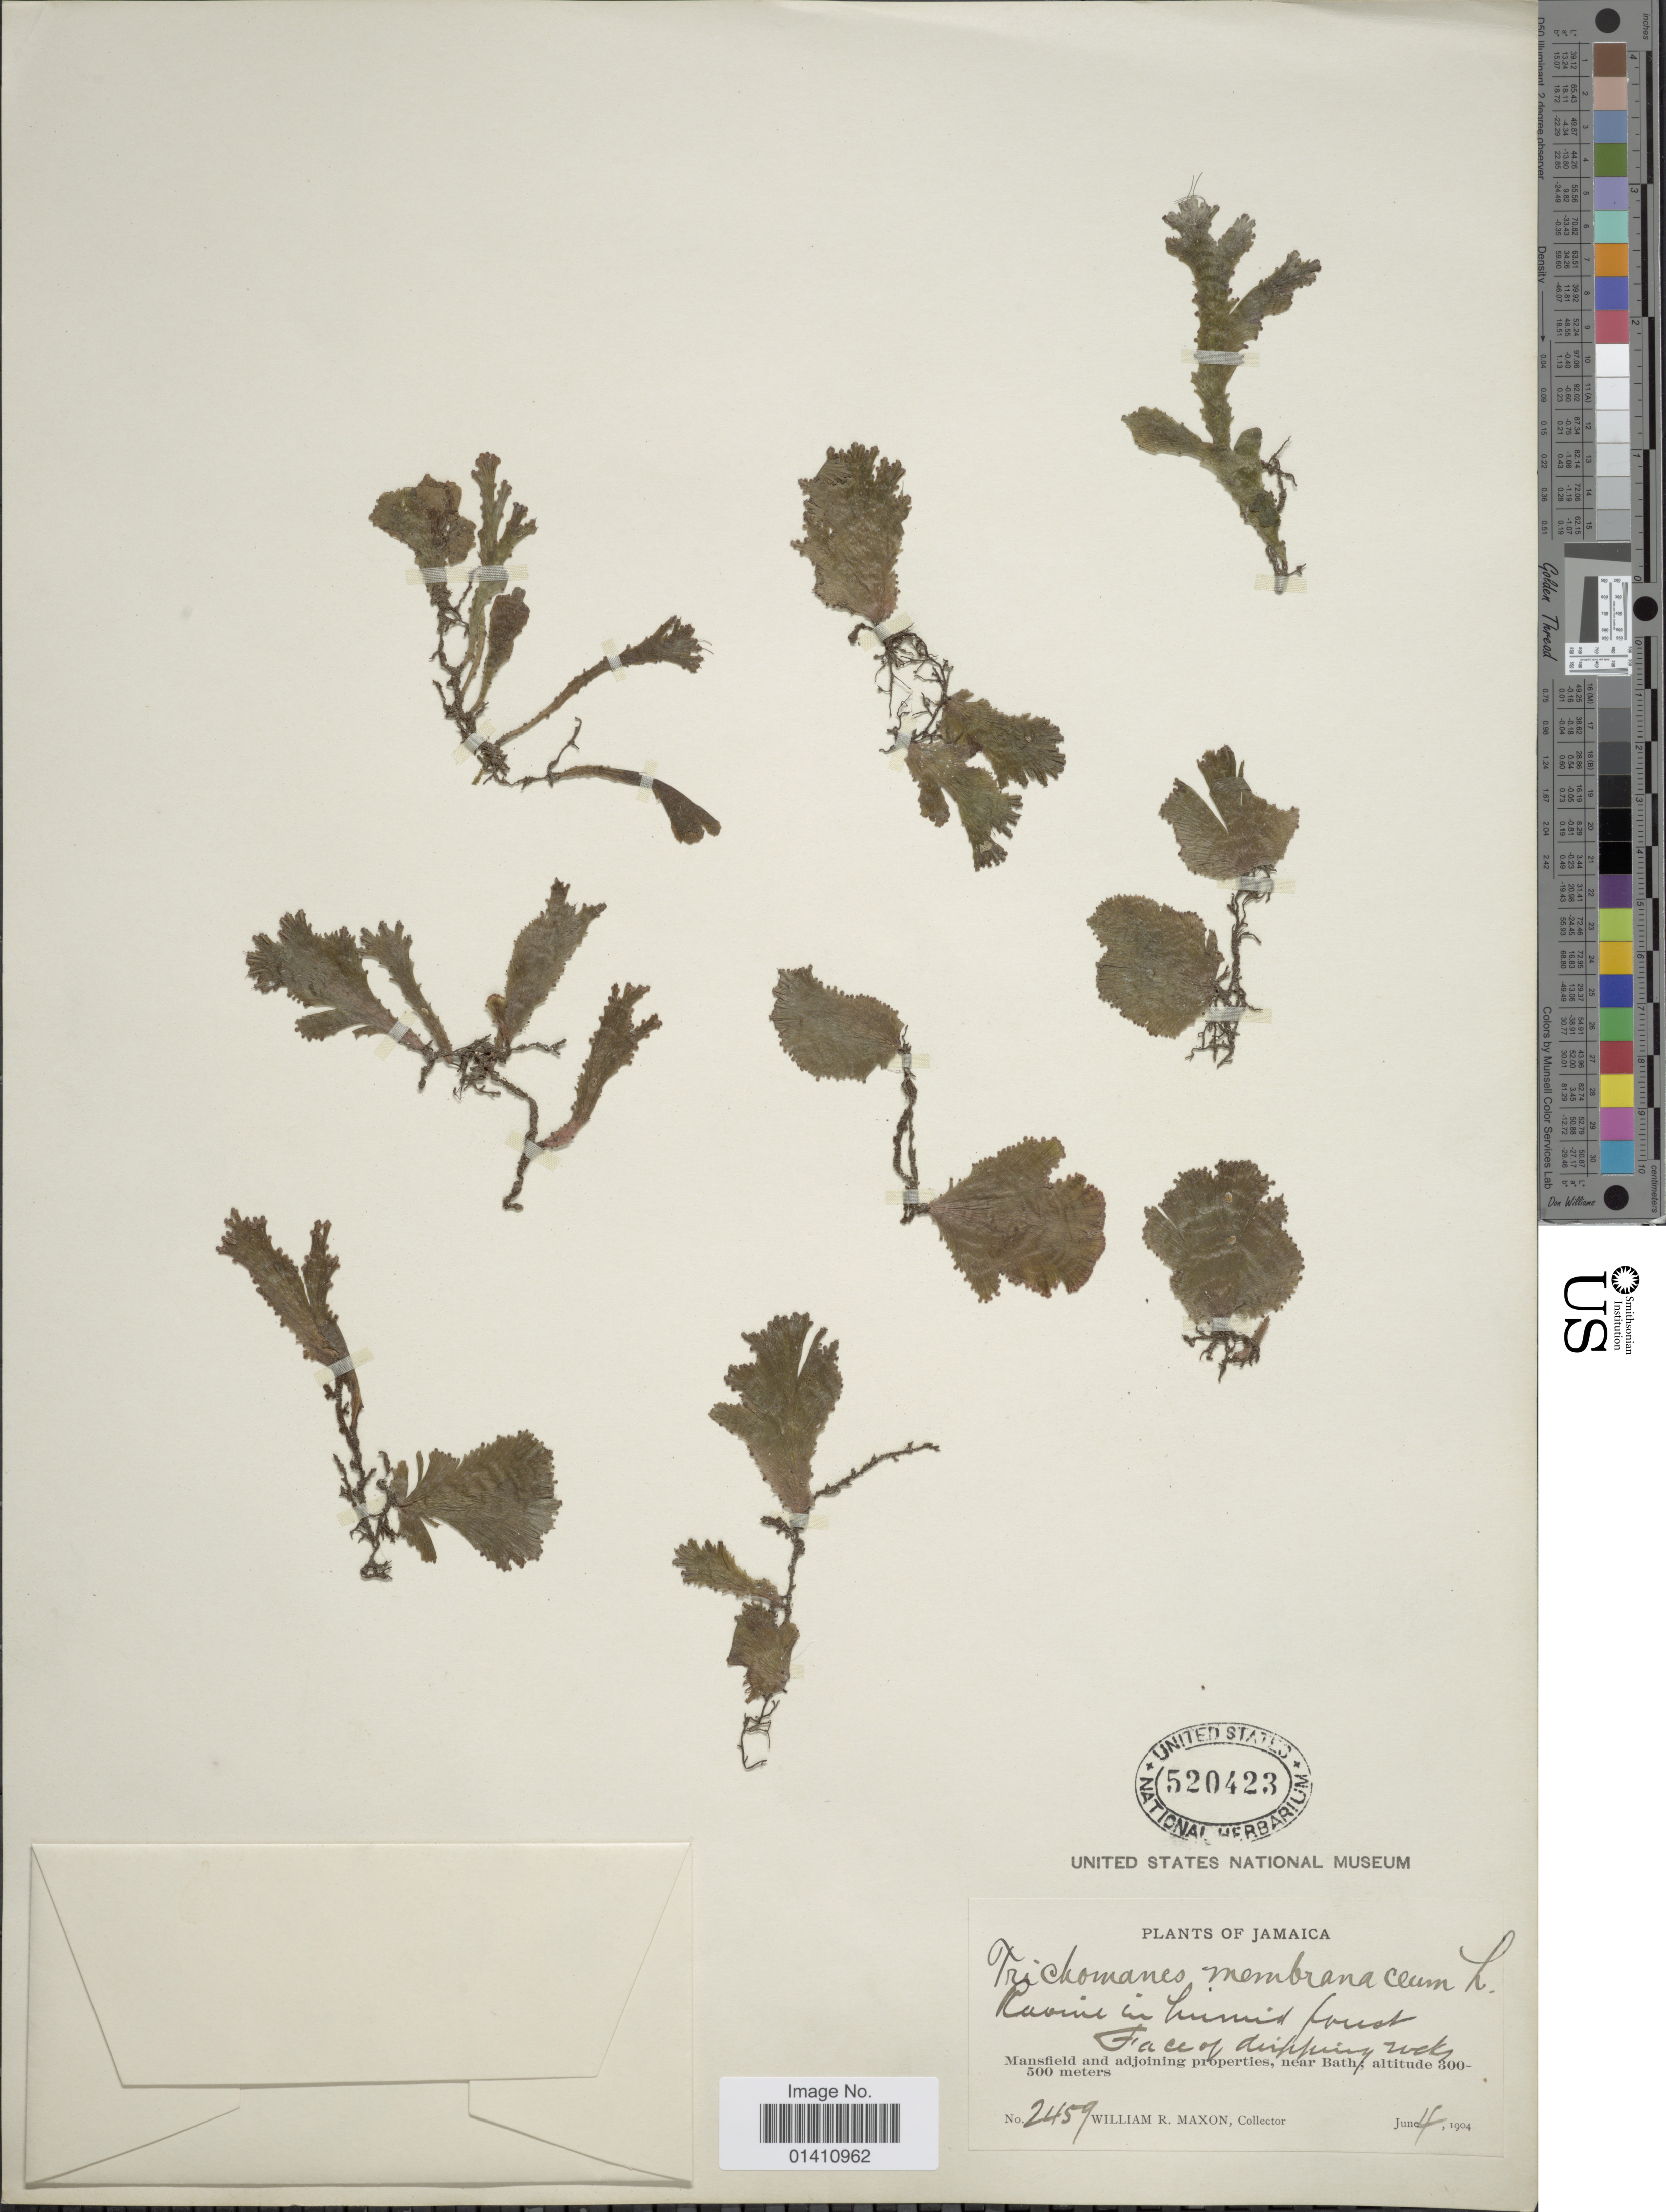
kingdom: Plantae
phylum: Tracheophyta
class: Polypodiopsida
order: Hymenophyllales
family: Hymenophyllaceae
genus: Didymoglossum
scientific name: Didymoglossum membranaceum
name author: (L.) Vareschi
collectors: W. R. Maxon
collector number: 2459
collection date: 1904-06-04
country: Jamaica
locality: Mansfield and adjoining properties, near Bath.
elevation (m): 300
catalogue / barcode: US 520423